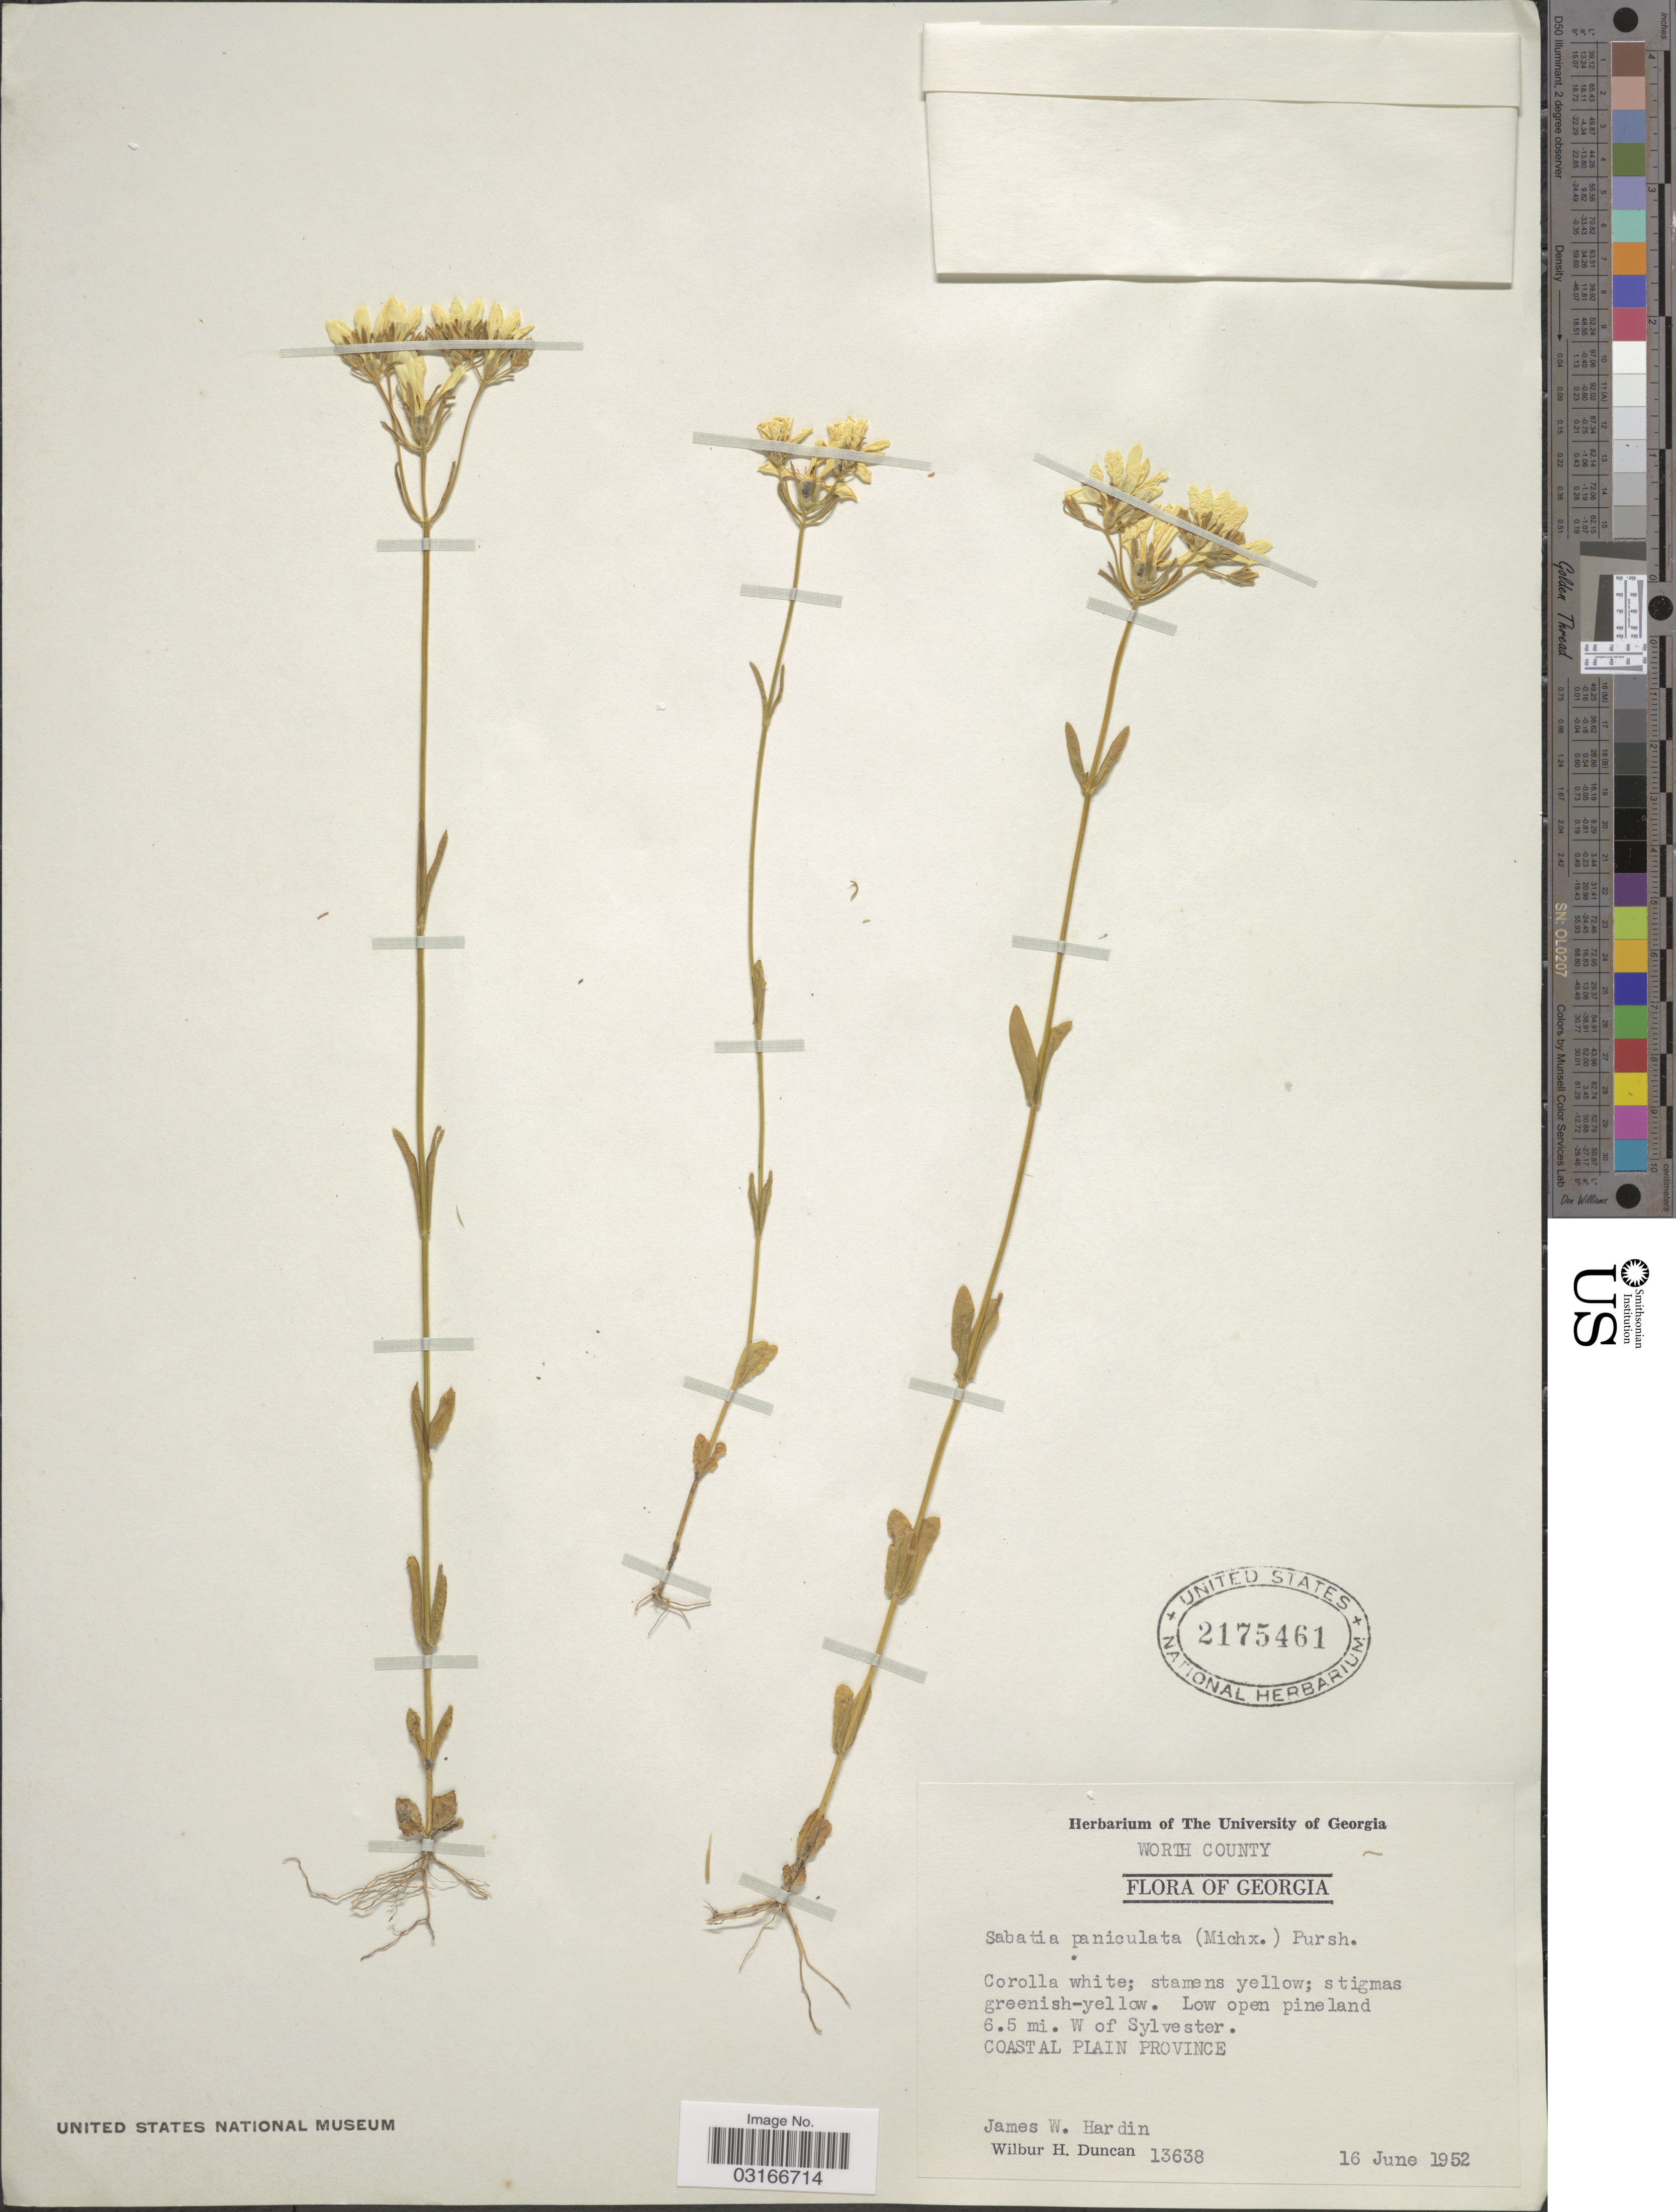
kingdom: Plantae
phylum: Tracheophyta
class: Magnoliopsida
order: Gentianales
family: Gentianaceae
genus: Sabatia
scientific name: Sabatia paniculata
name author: (Michx.) Pursh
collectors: J. Hardin & W. H. Duncan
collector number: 13638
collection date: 1952-06-16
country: United States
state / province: Georgia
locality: Worth County. Low open pineland 6.5 mi. W of Sylvester. Coastal Plain Province.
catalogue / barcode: US 2175461